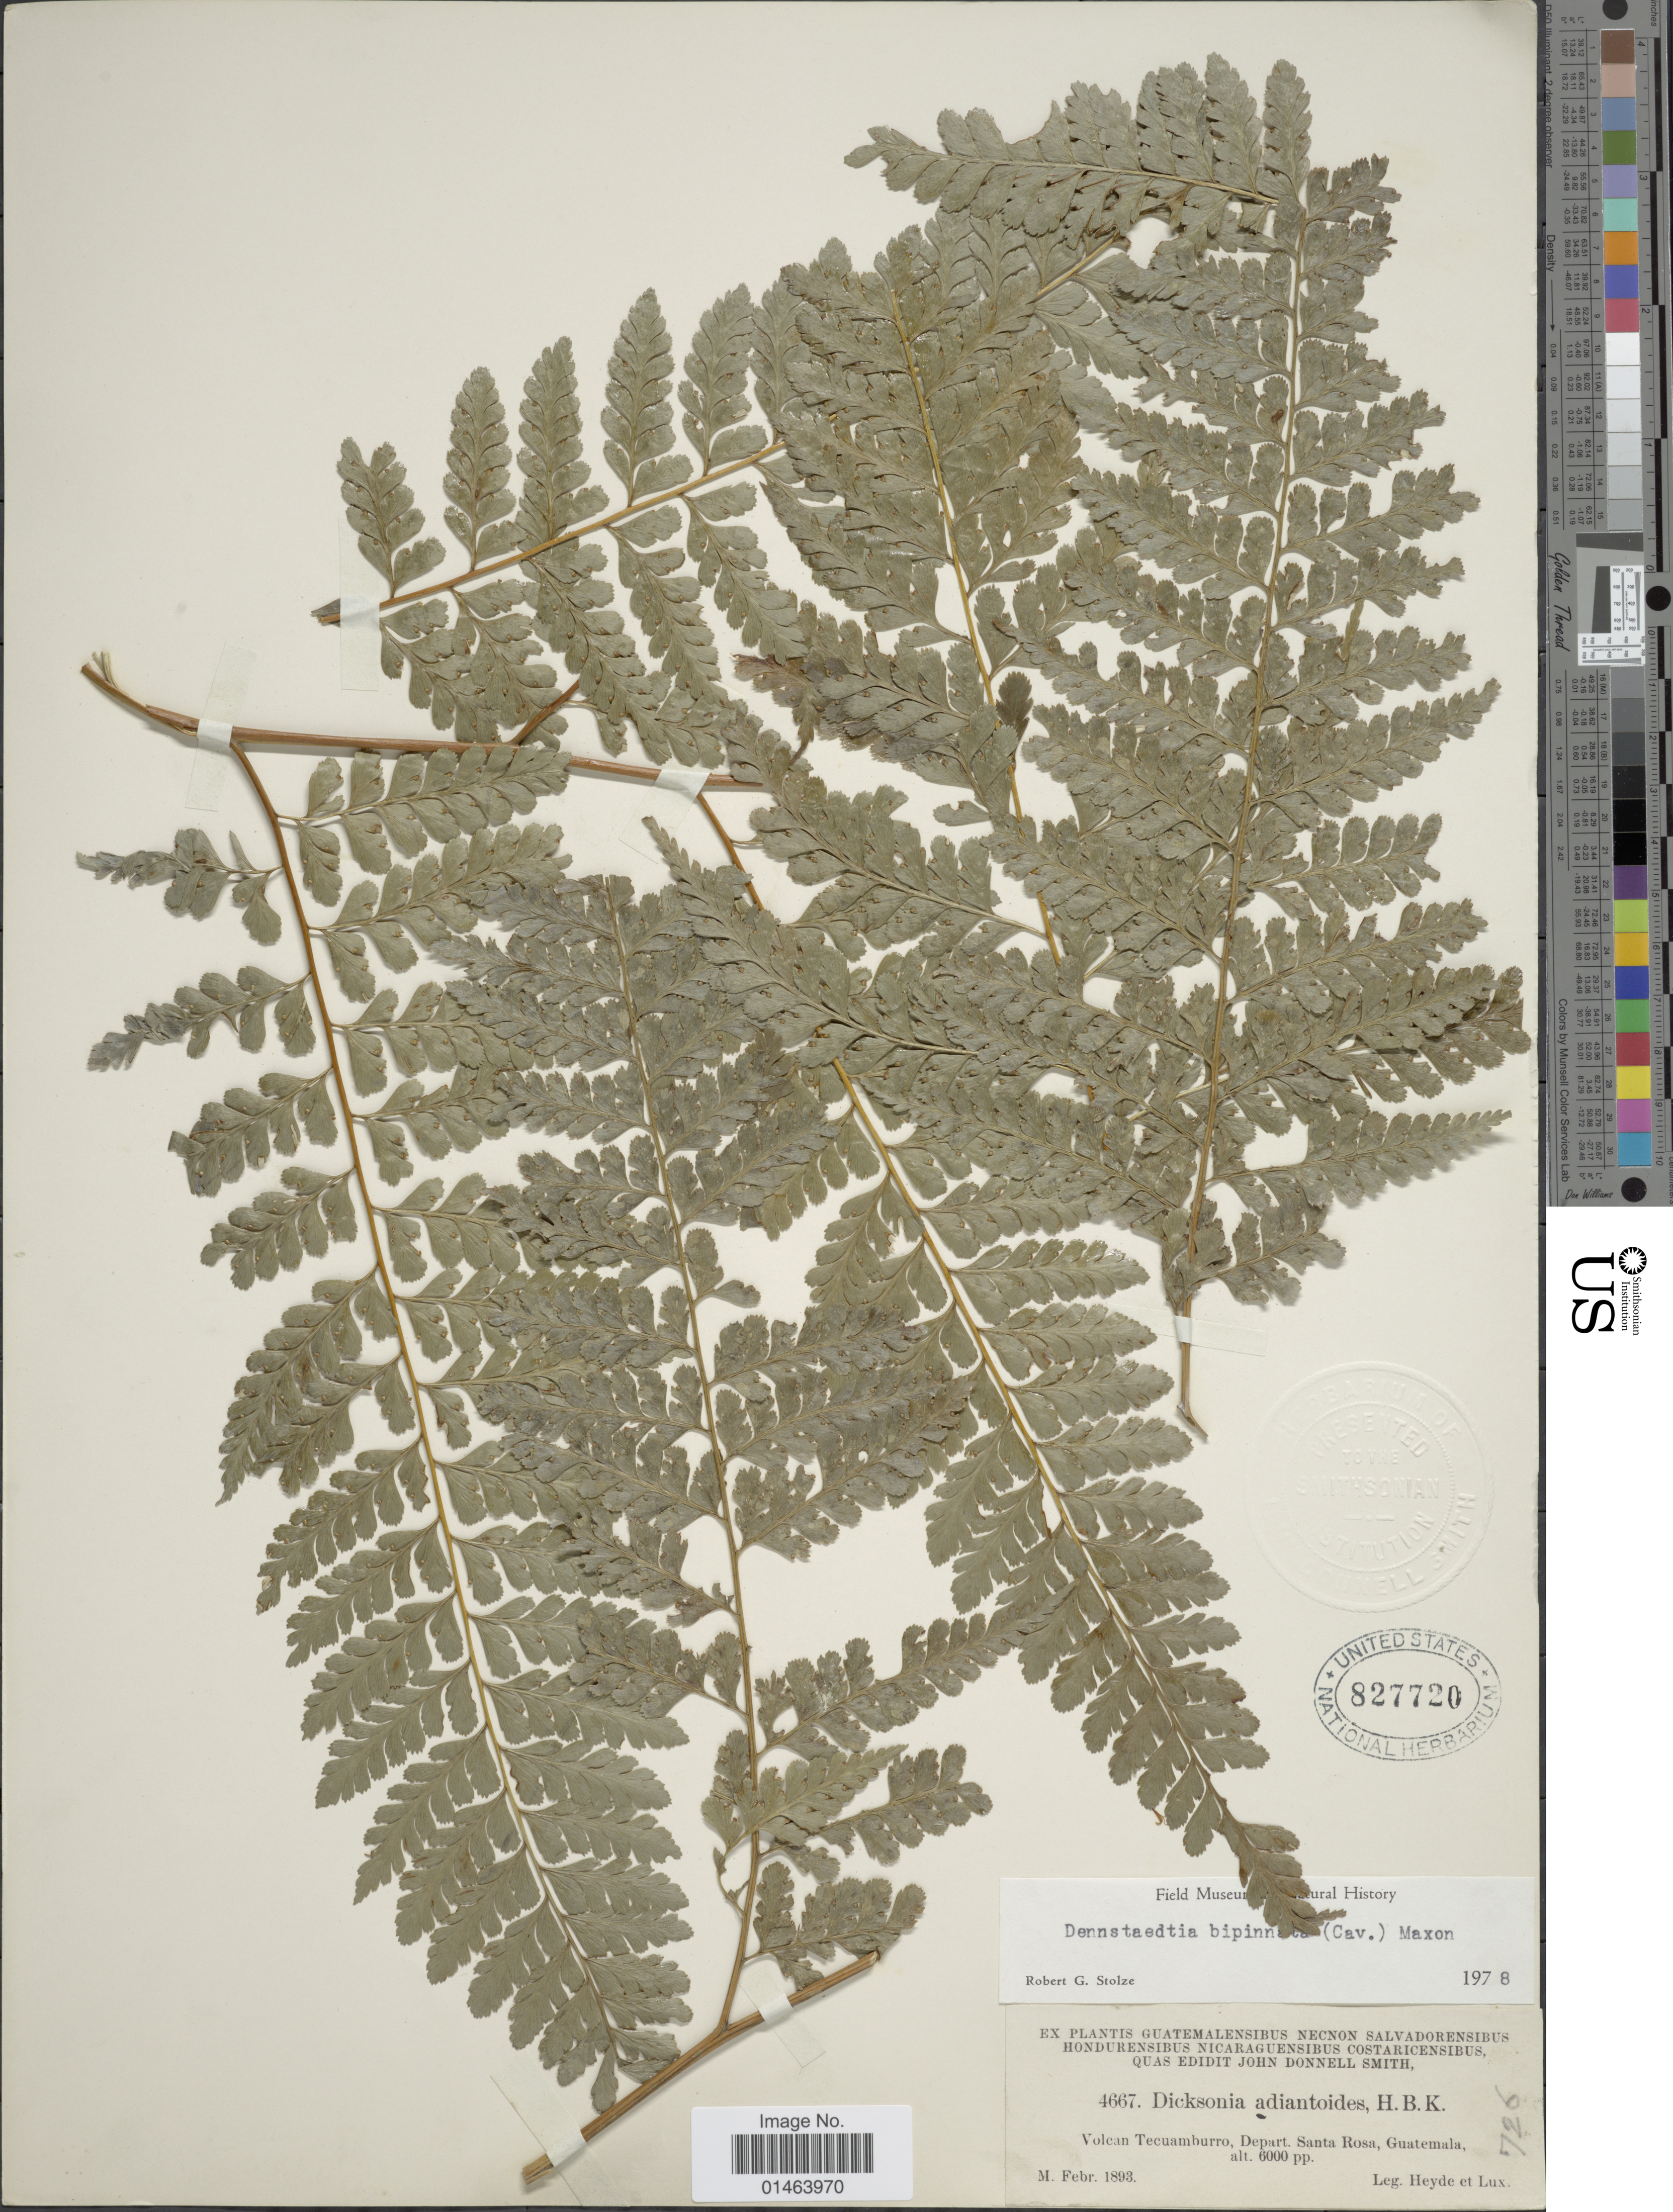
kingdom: Plantae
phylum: Tracheophyta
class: Polypodiopsida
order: Polypodiales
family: Dennstaedtiaceae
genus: Dennstaedtia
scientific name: Dennstaedtia bipinnata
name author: (Cav.) Maxon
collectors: Lux & Heyde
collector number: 4667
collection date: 1893-02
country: Guatemala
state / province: Santa Rosa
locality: Guatemala, Volcan Tecuamburro, Depart. Santa Rosa.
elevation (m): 1829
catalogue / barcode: US 827720